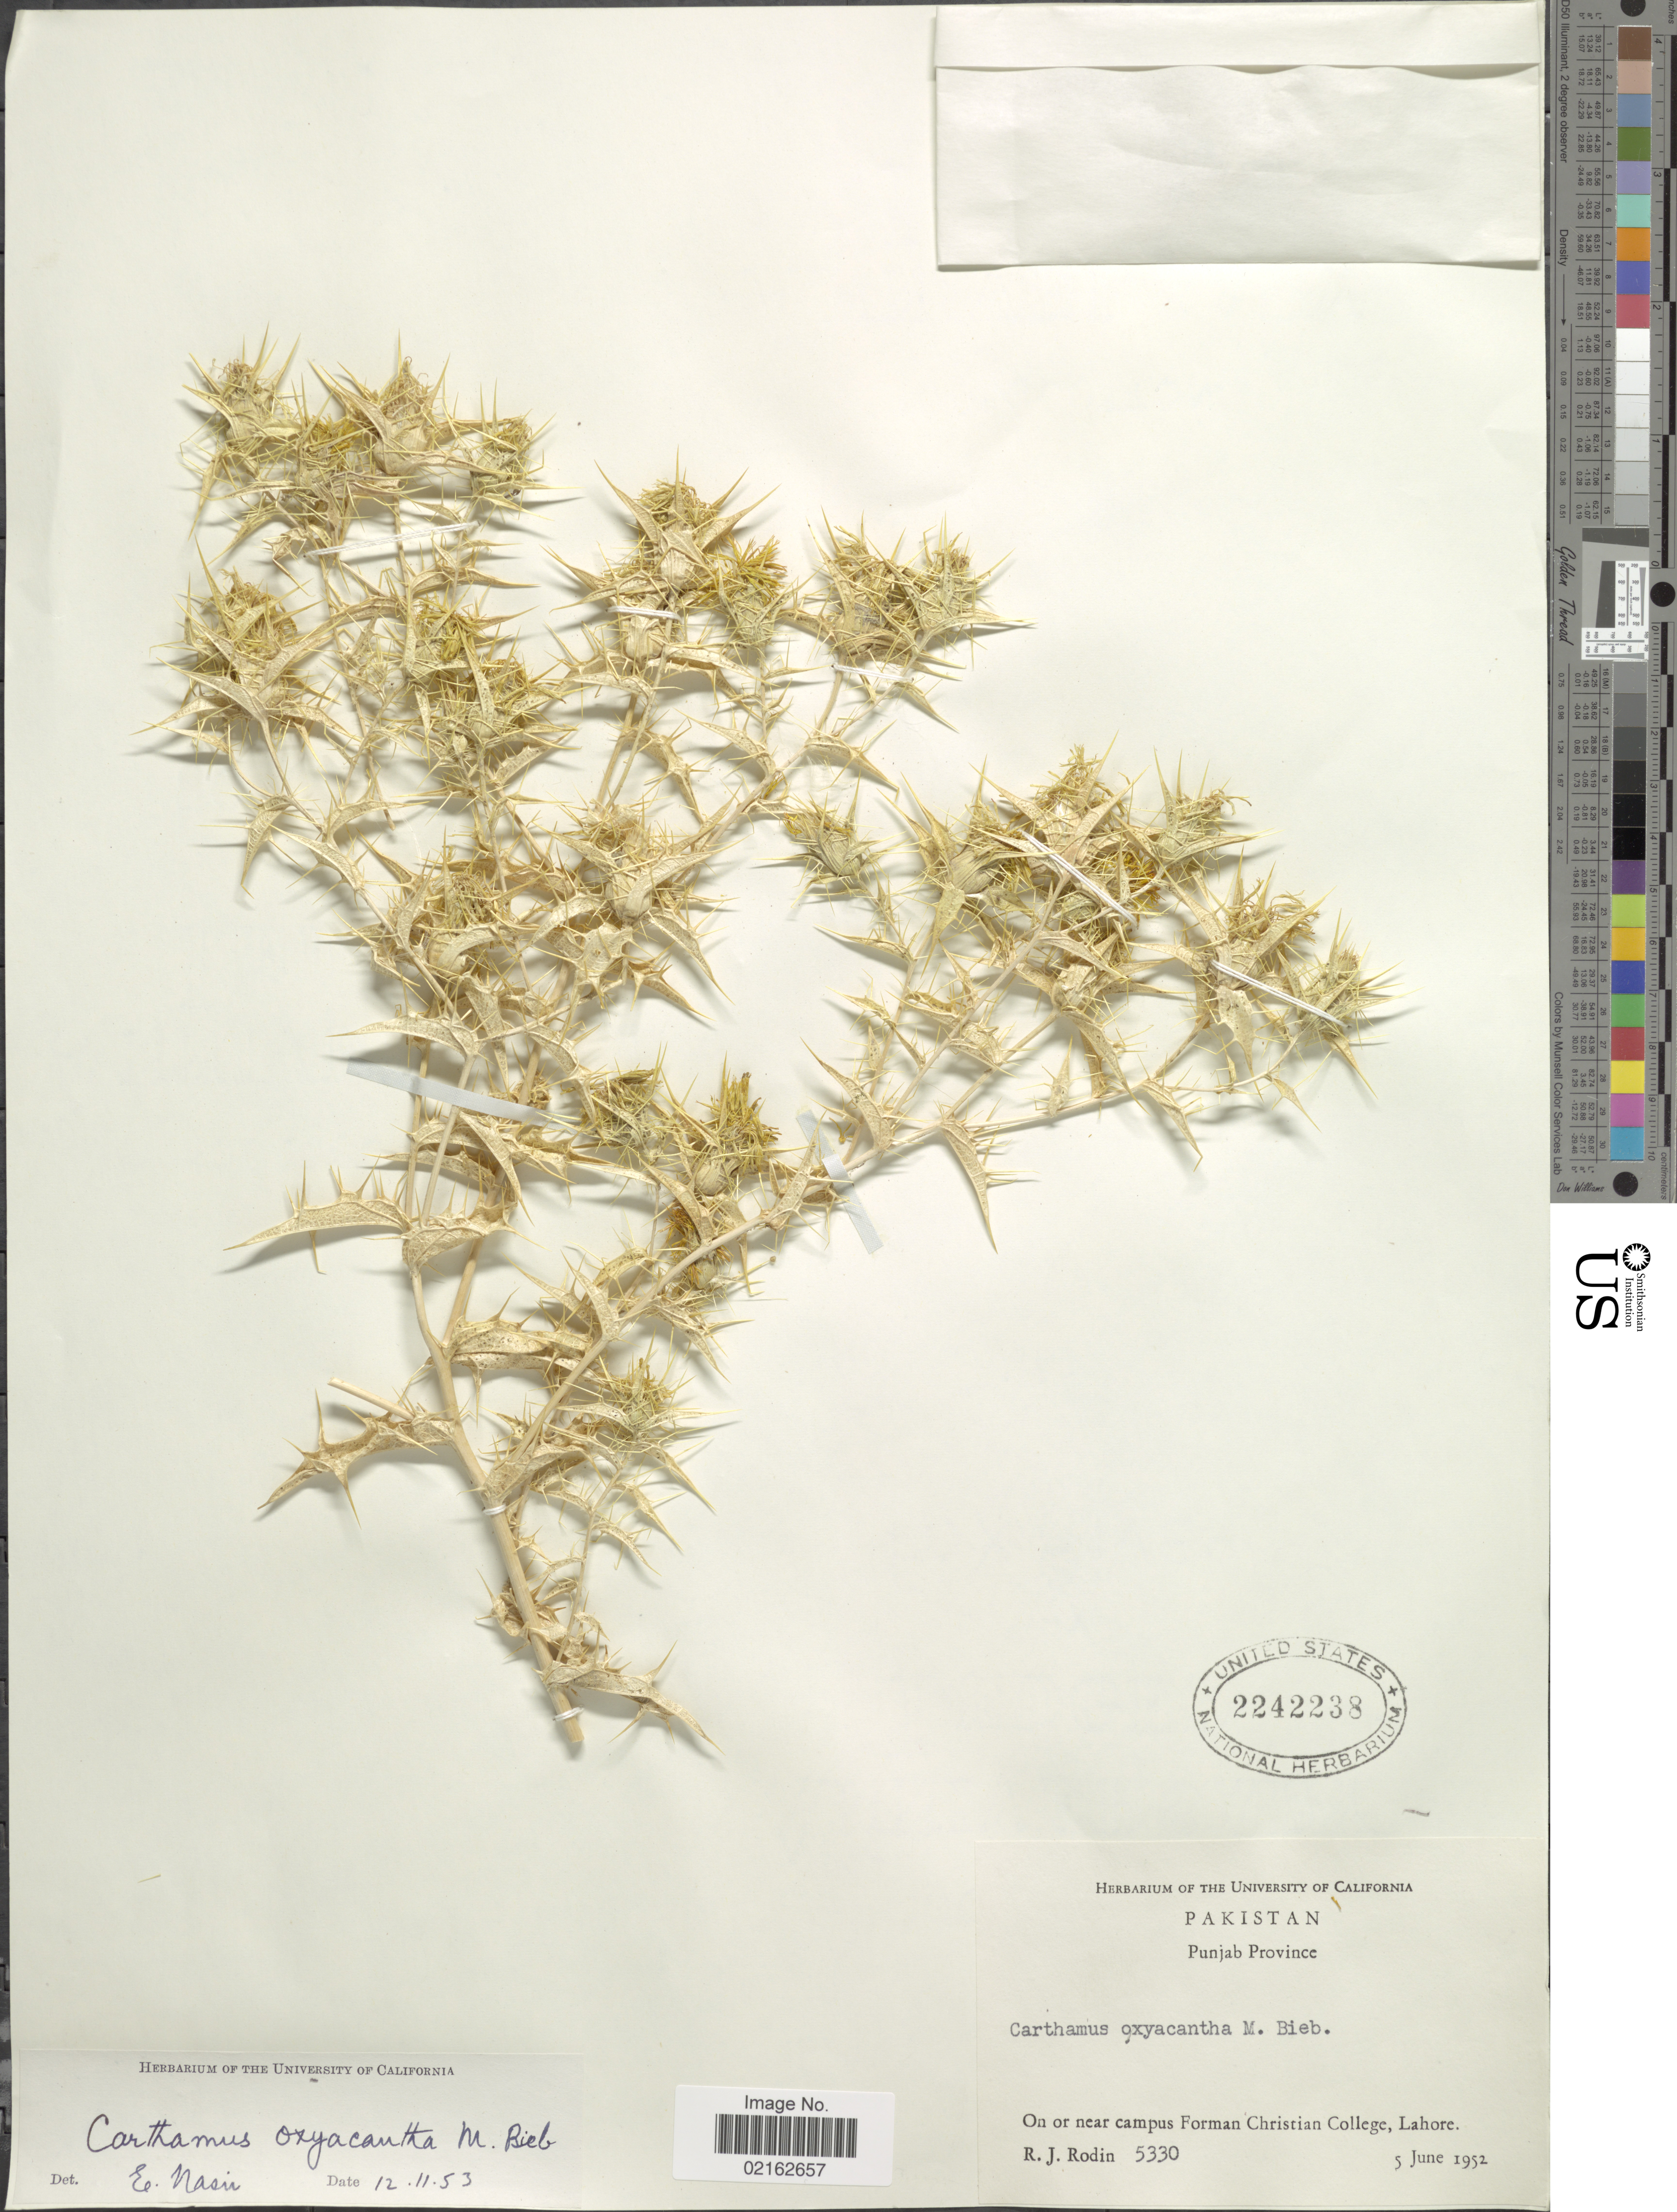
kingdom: Plantae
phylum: Tracheophyta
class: Magnoliopsida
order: Asterales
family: Asteraceae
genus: Carthamus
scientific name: Carthamus oxyacantha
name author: M. Bieb.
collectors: R. J. Rodin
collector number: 5330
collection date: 1952-06-05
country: Pakistan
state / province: Punjab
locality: Near campus Forman Christian College, Lahore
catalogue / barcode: US 2242238